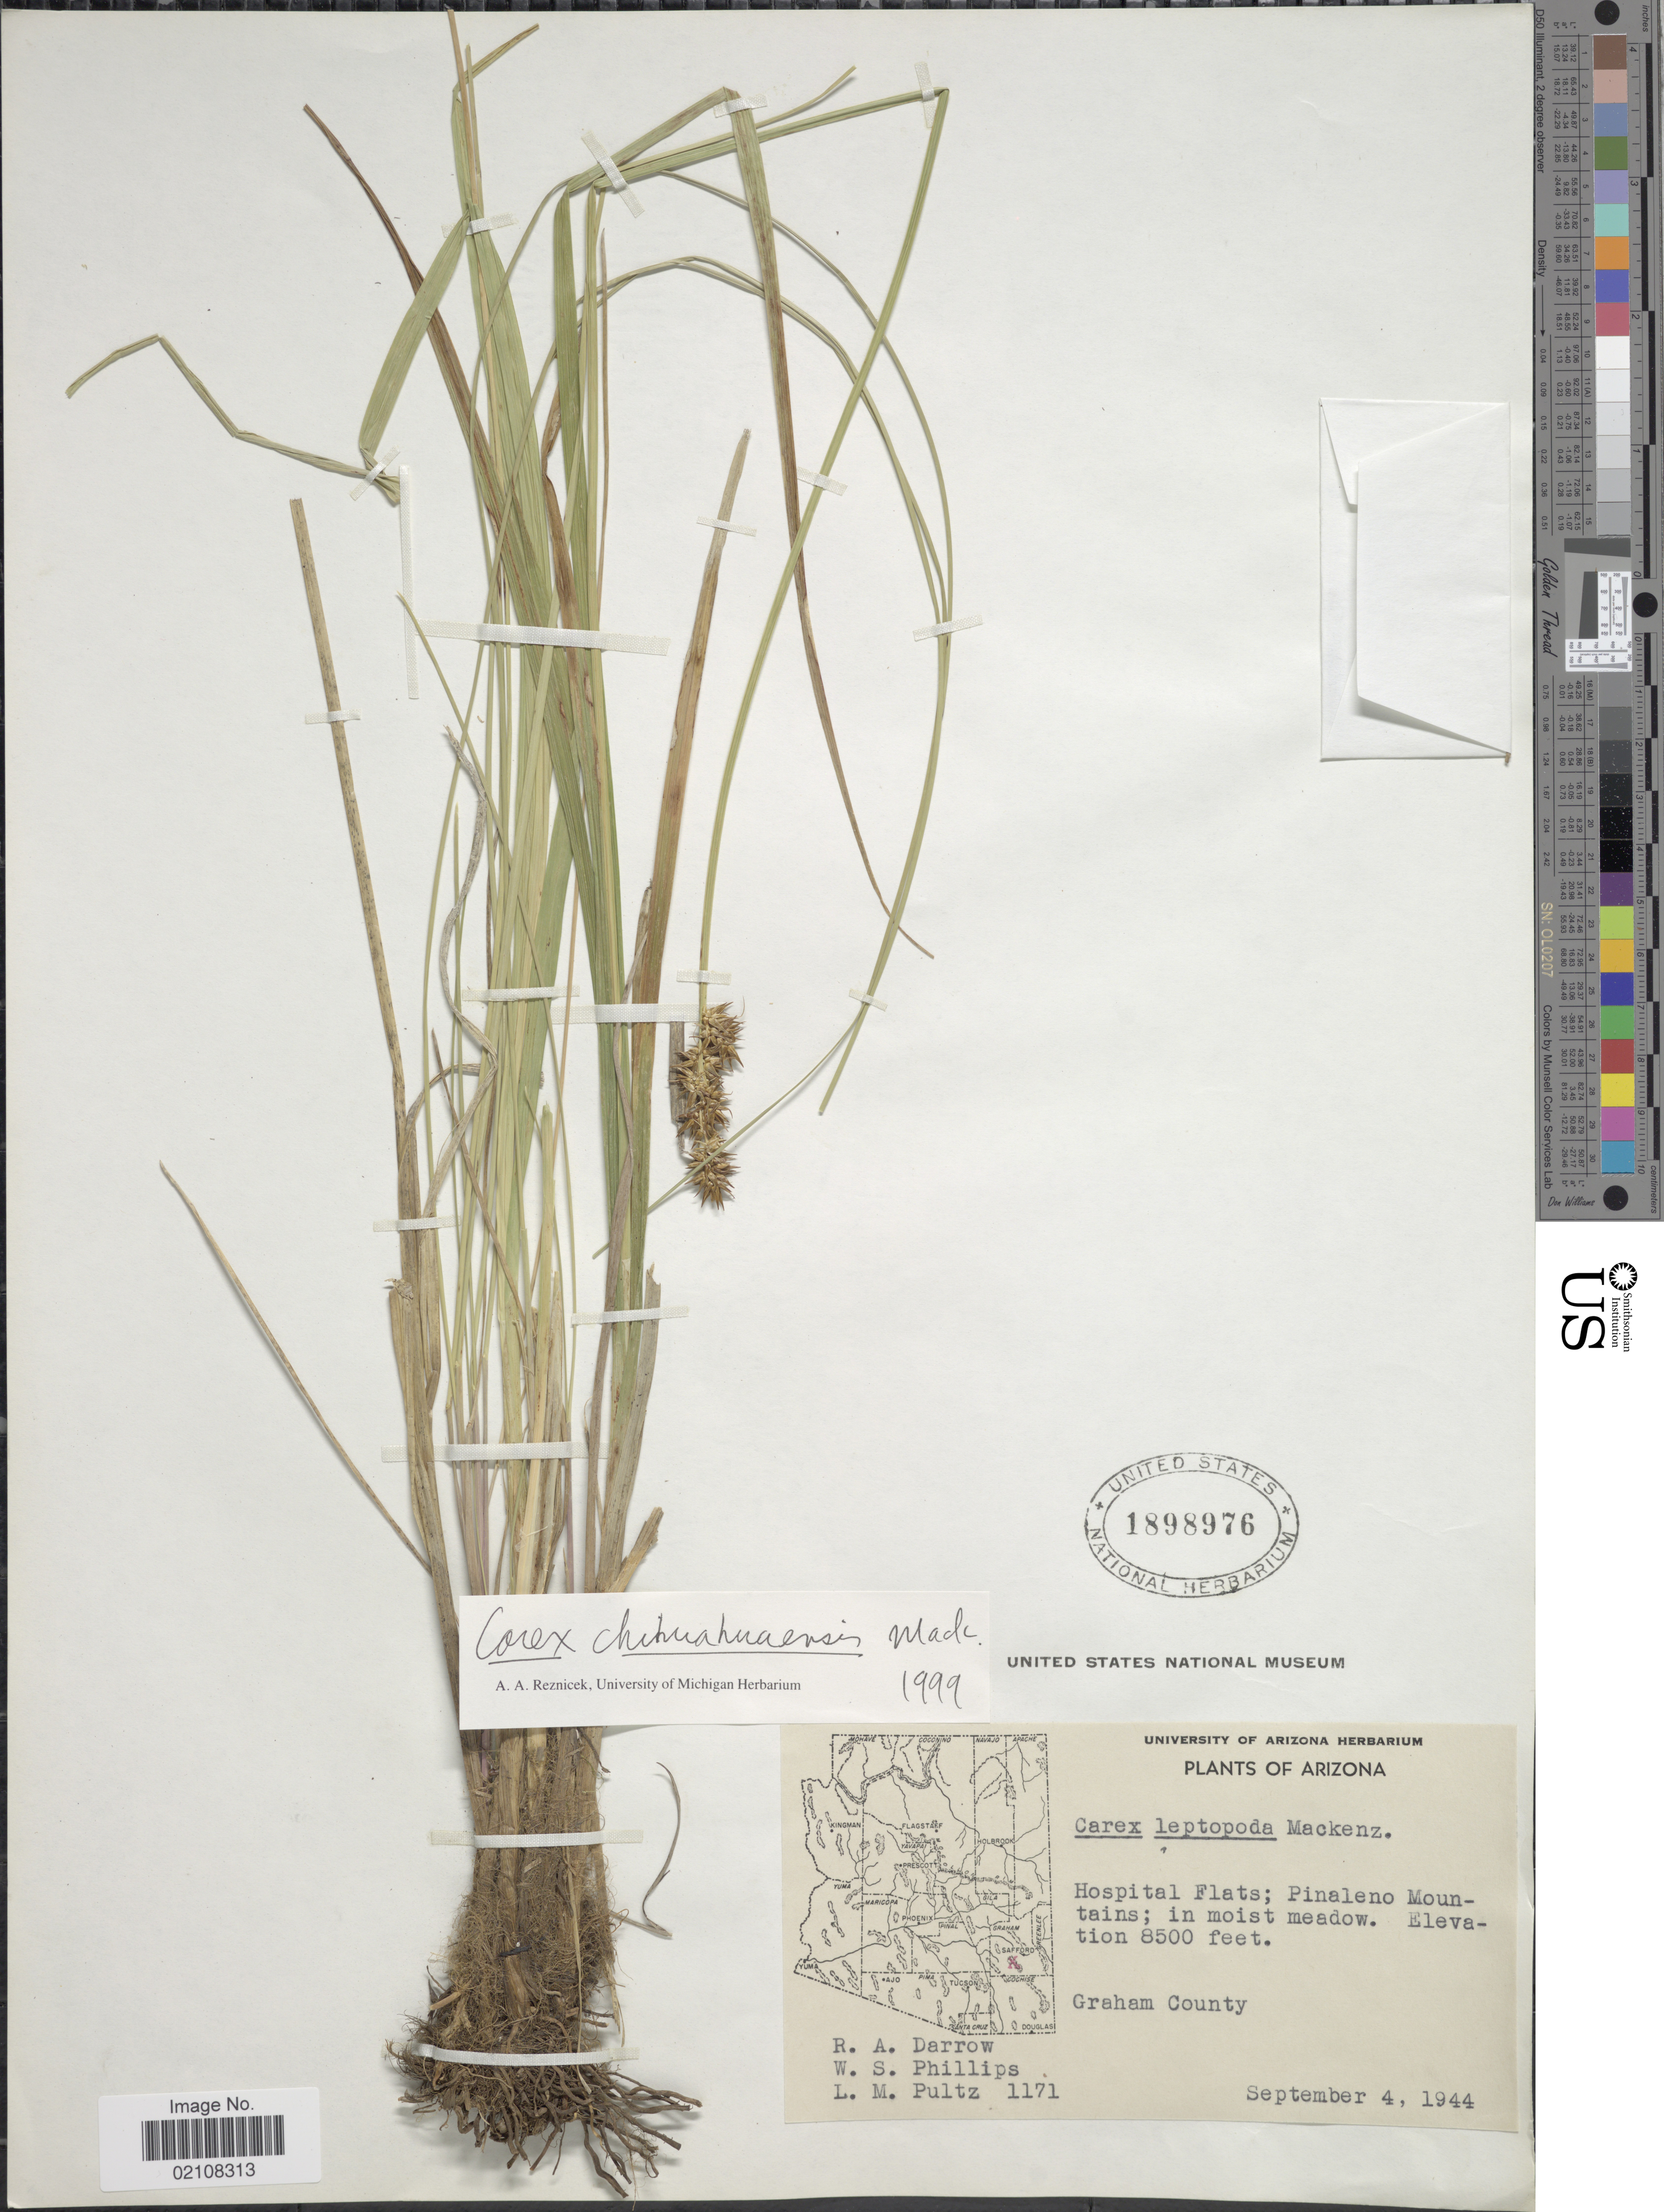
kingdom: Plantae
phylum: Tracheophyta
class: Liliopsida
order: Poales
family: Cyperaceae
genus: Carex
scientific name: Carex chihuahuensis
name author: Mack.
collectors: R. A. Darrow, W. S. Phillips & L. Pultz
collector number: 1171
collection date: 1944-09-04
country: United States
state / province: Arizona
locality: Hospital Flats, Pinaleno Mountains, Graham County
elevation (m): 2591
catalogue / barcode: US 1898976